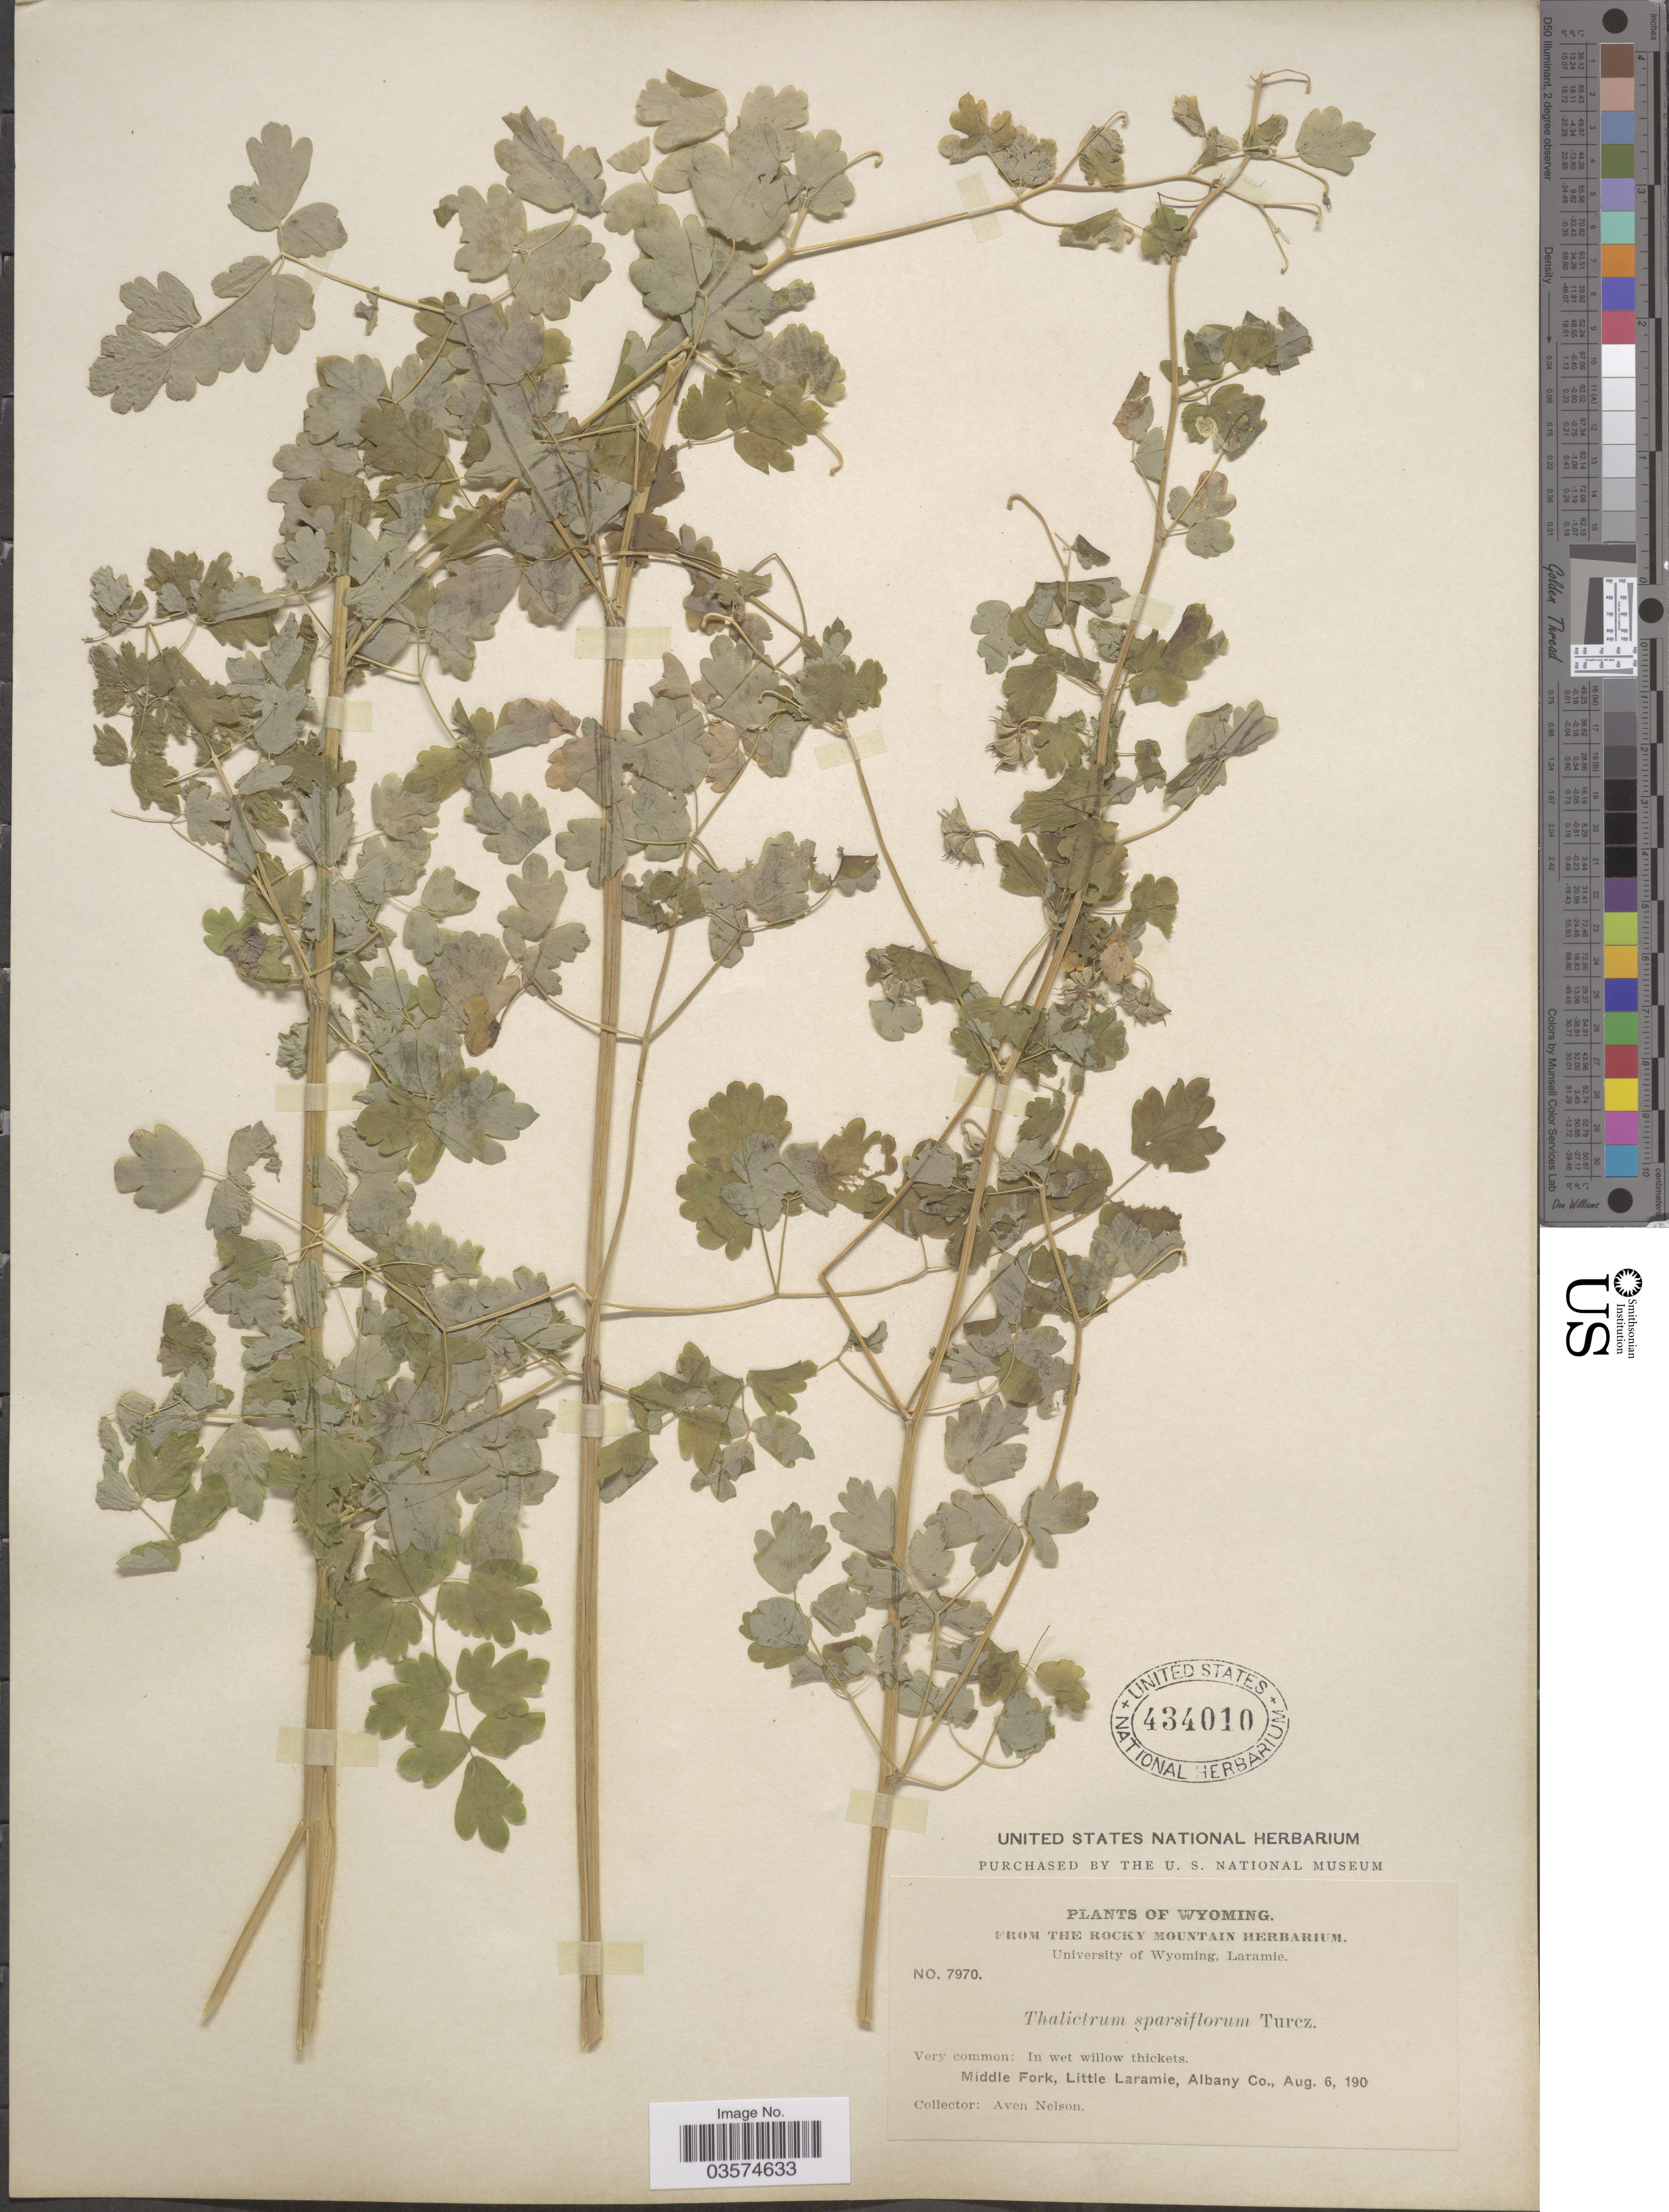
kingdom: Plantae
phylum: Tracheophyta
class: Magnoliopsida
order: Ranunculales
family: Ranunculaceae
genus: Thalictrum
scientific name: Thalictrum sparsiflorum var. saximontanum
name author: B. Boivin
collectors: A. Nelson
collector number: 7970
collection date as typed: Aug. 6, 190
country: United States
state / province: Wyoming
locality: Very common: In wet willow thickets. Middle Fork, Little Laramie, Albany Co.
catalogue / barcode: US 434010